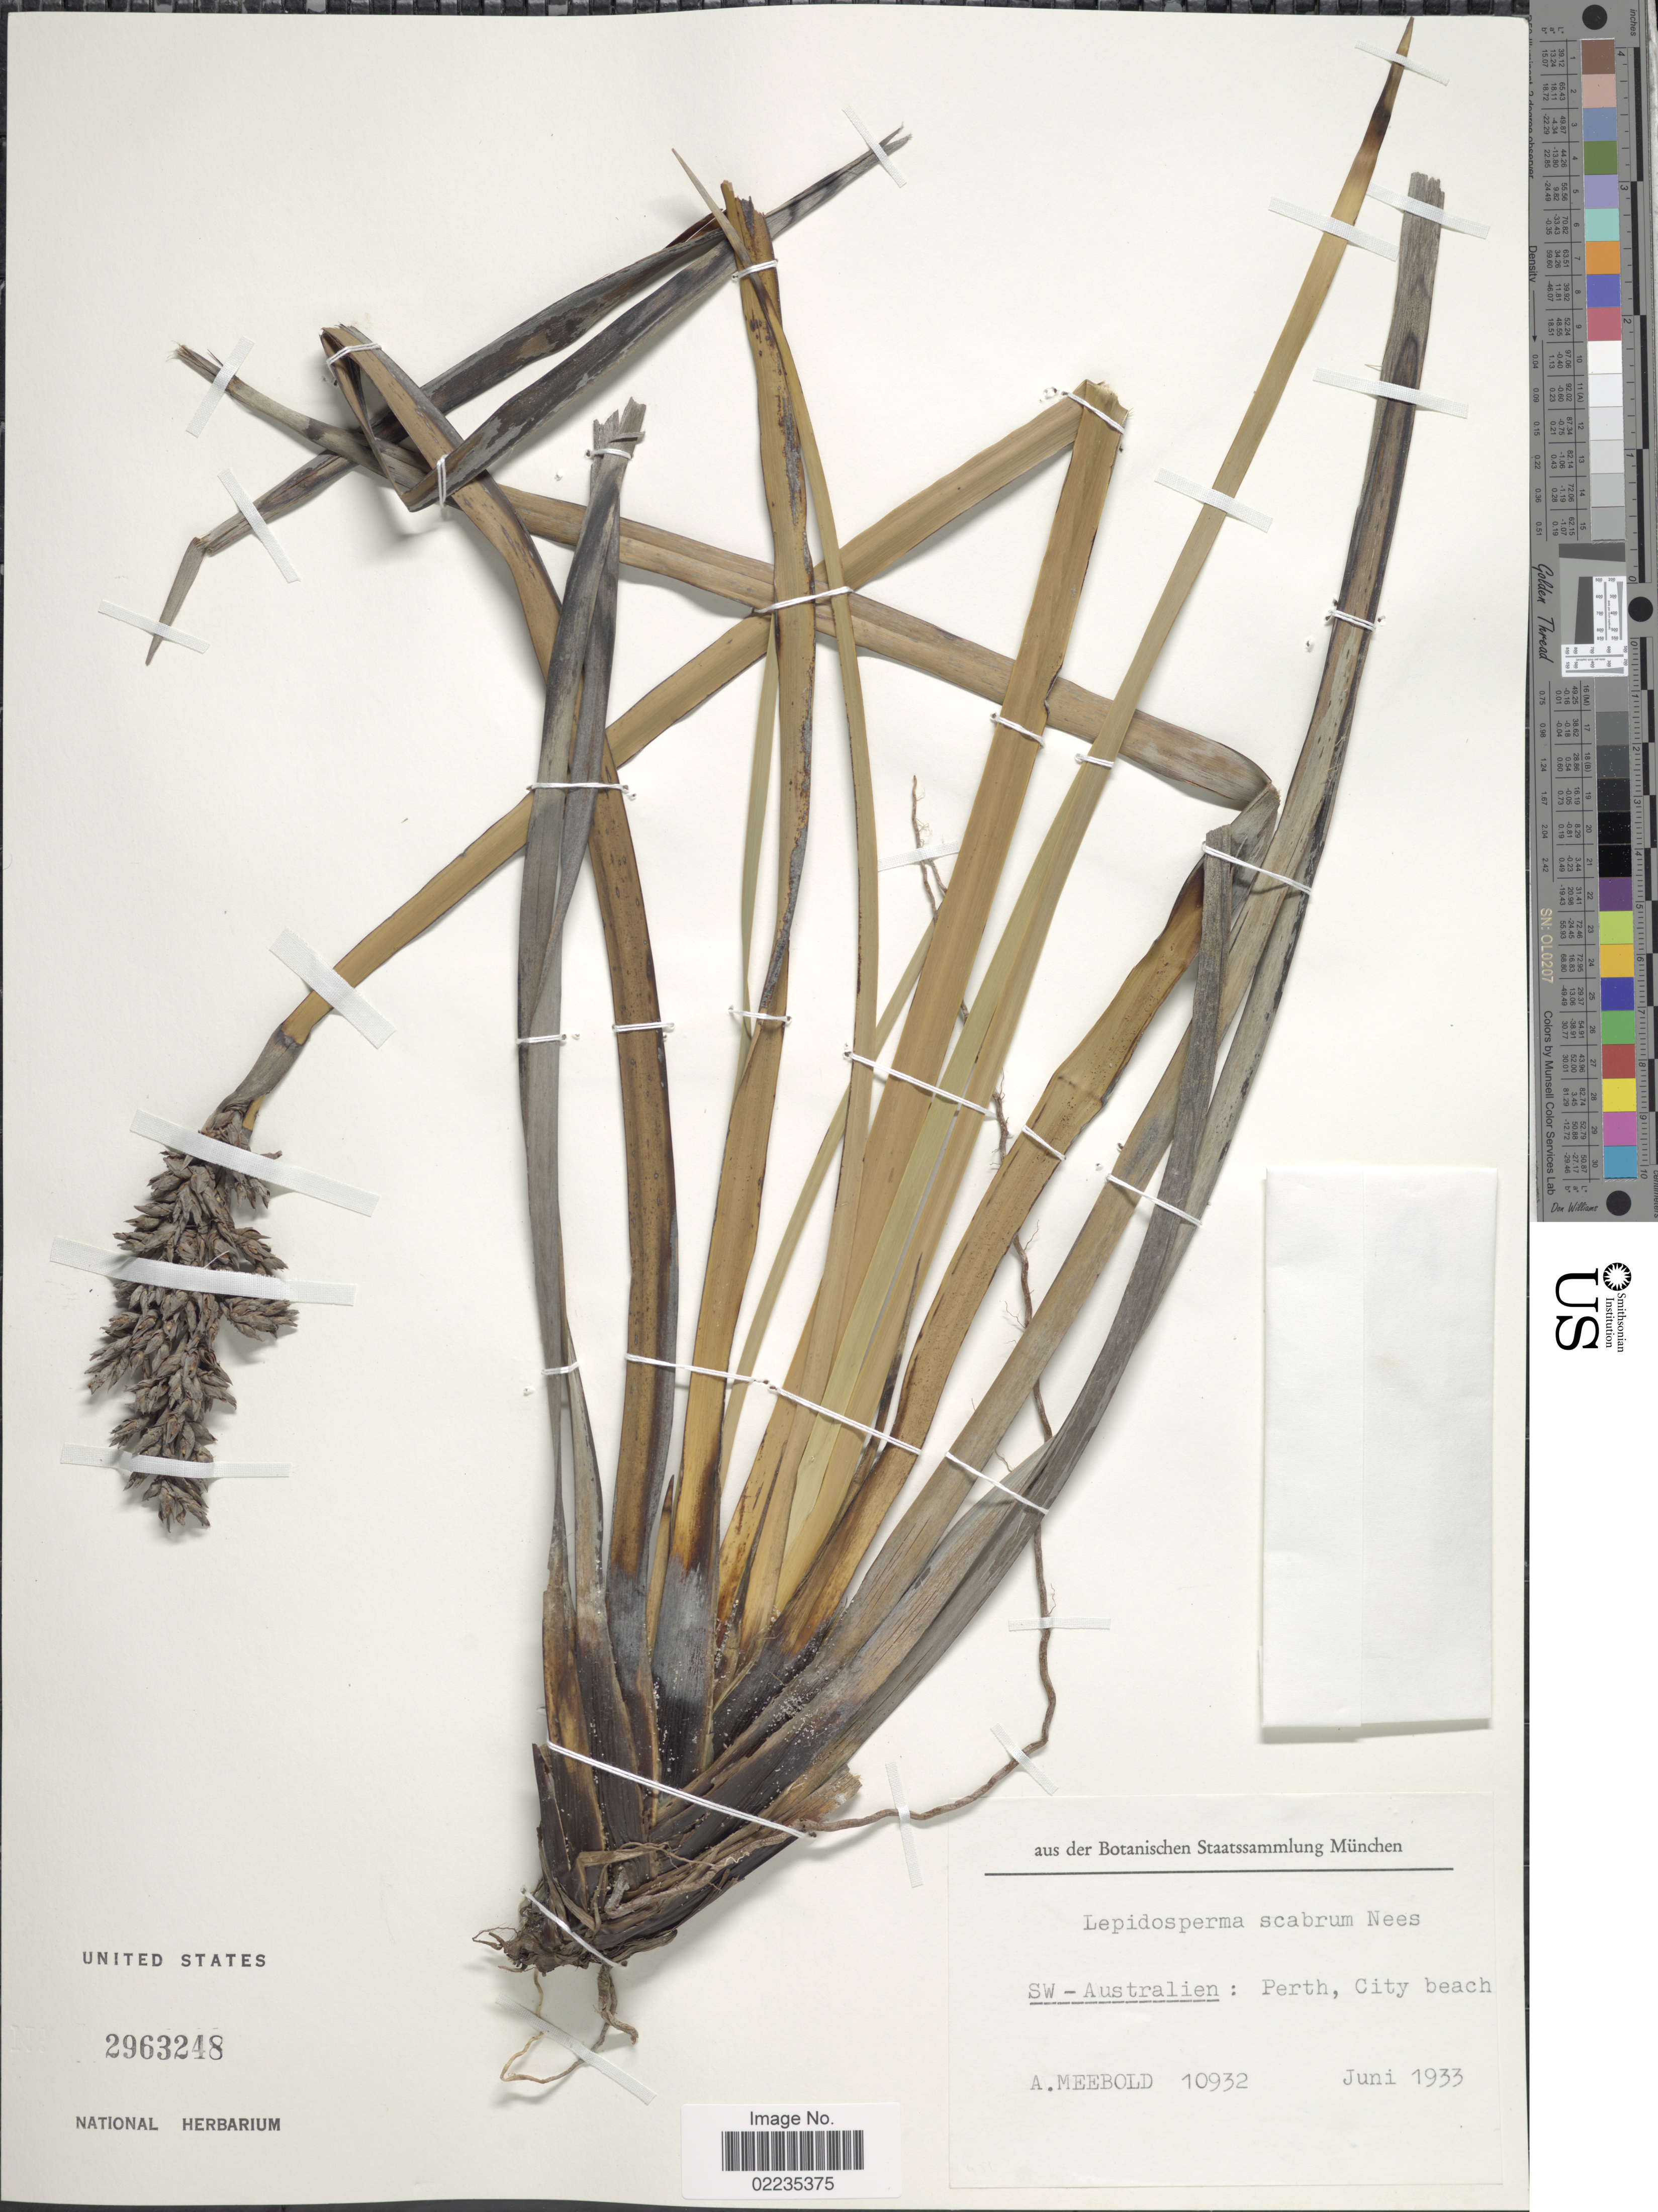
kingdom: Plantae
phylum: Tracheophyta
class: Liliopsida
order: Poales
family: Cyperaceae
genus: Lepidosperma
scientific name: Lepidosperma scabrum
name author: Nees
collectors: A. Meebold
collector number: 10932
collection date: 1933-06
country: Australia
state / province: Western Australia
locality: SW-Australien: Perth, City beach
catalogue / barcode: US 2963248